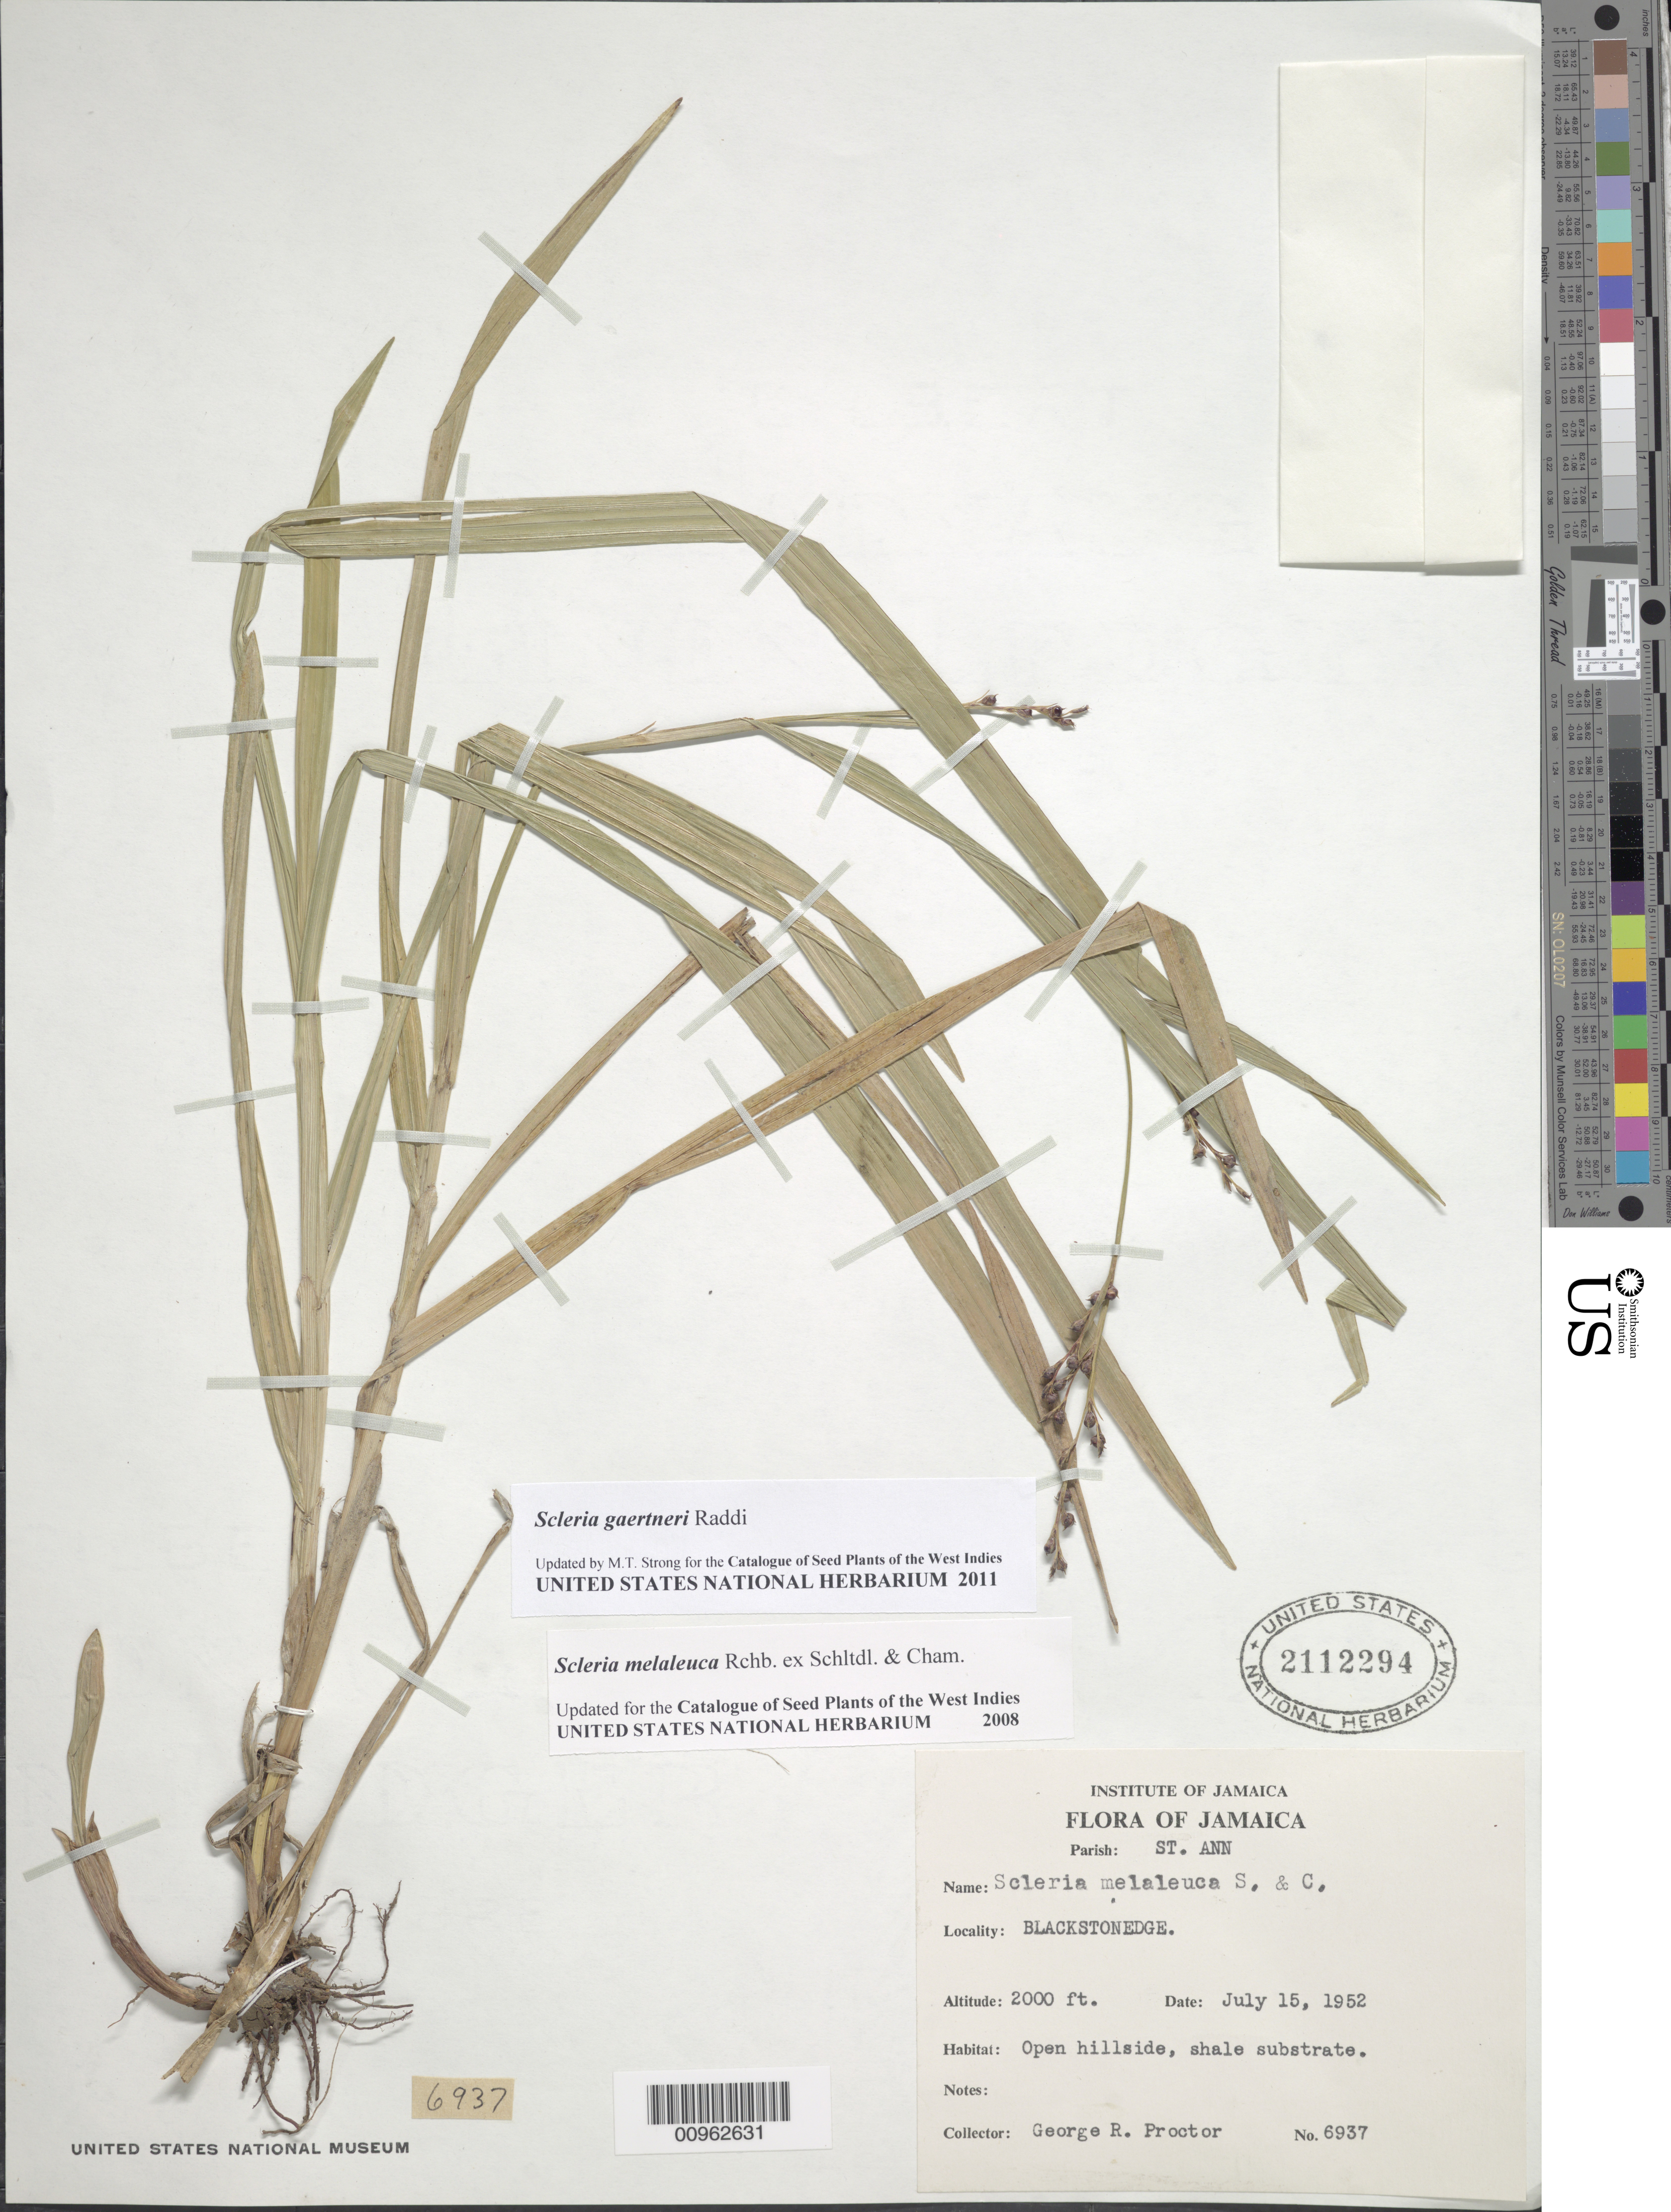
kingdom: Plantae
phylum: Tracheophyta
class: Liliopsida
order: Poales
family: Cyperaceae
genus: Scleria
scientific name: Scleria gaertneri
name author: Raddi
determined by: Strong, M. T., (US), Smithsonian Institution - National Museum of Natural History (UNITED STATES)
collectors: G. R. Proctor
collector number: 6937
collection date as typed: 15 Jul 1952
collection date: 1952-07-15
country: Jamaica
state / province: Saint Ann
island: Jamaica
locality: Blackstonedge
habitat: Open hillside, shale substrate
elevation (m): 610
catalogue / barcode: US 2112294